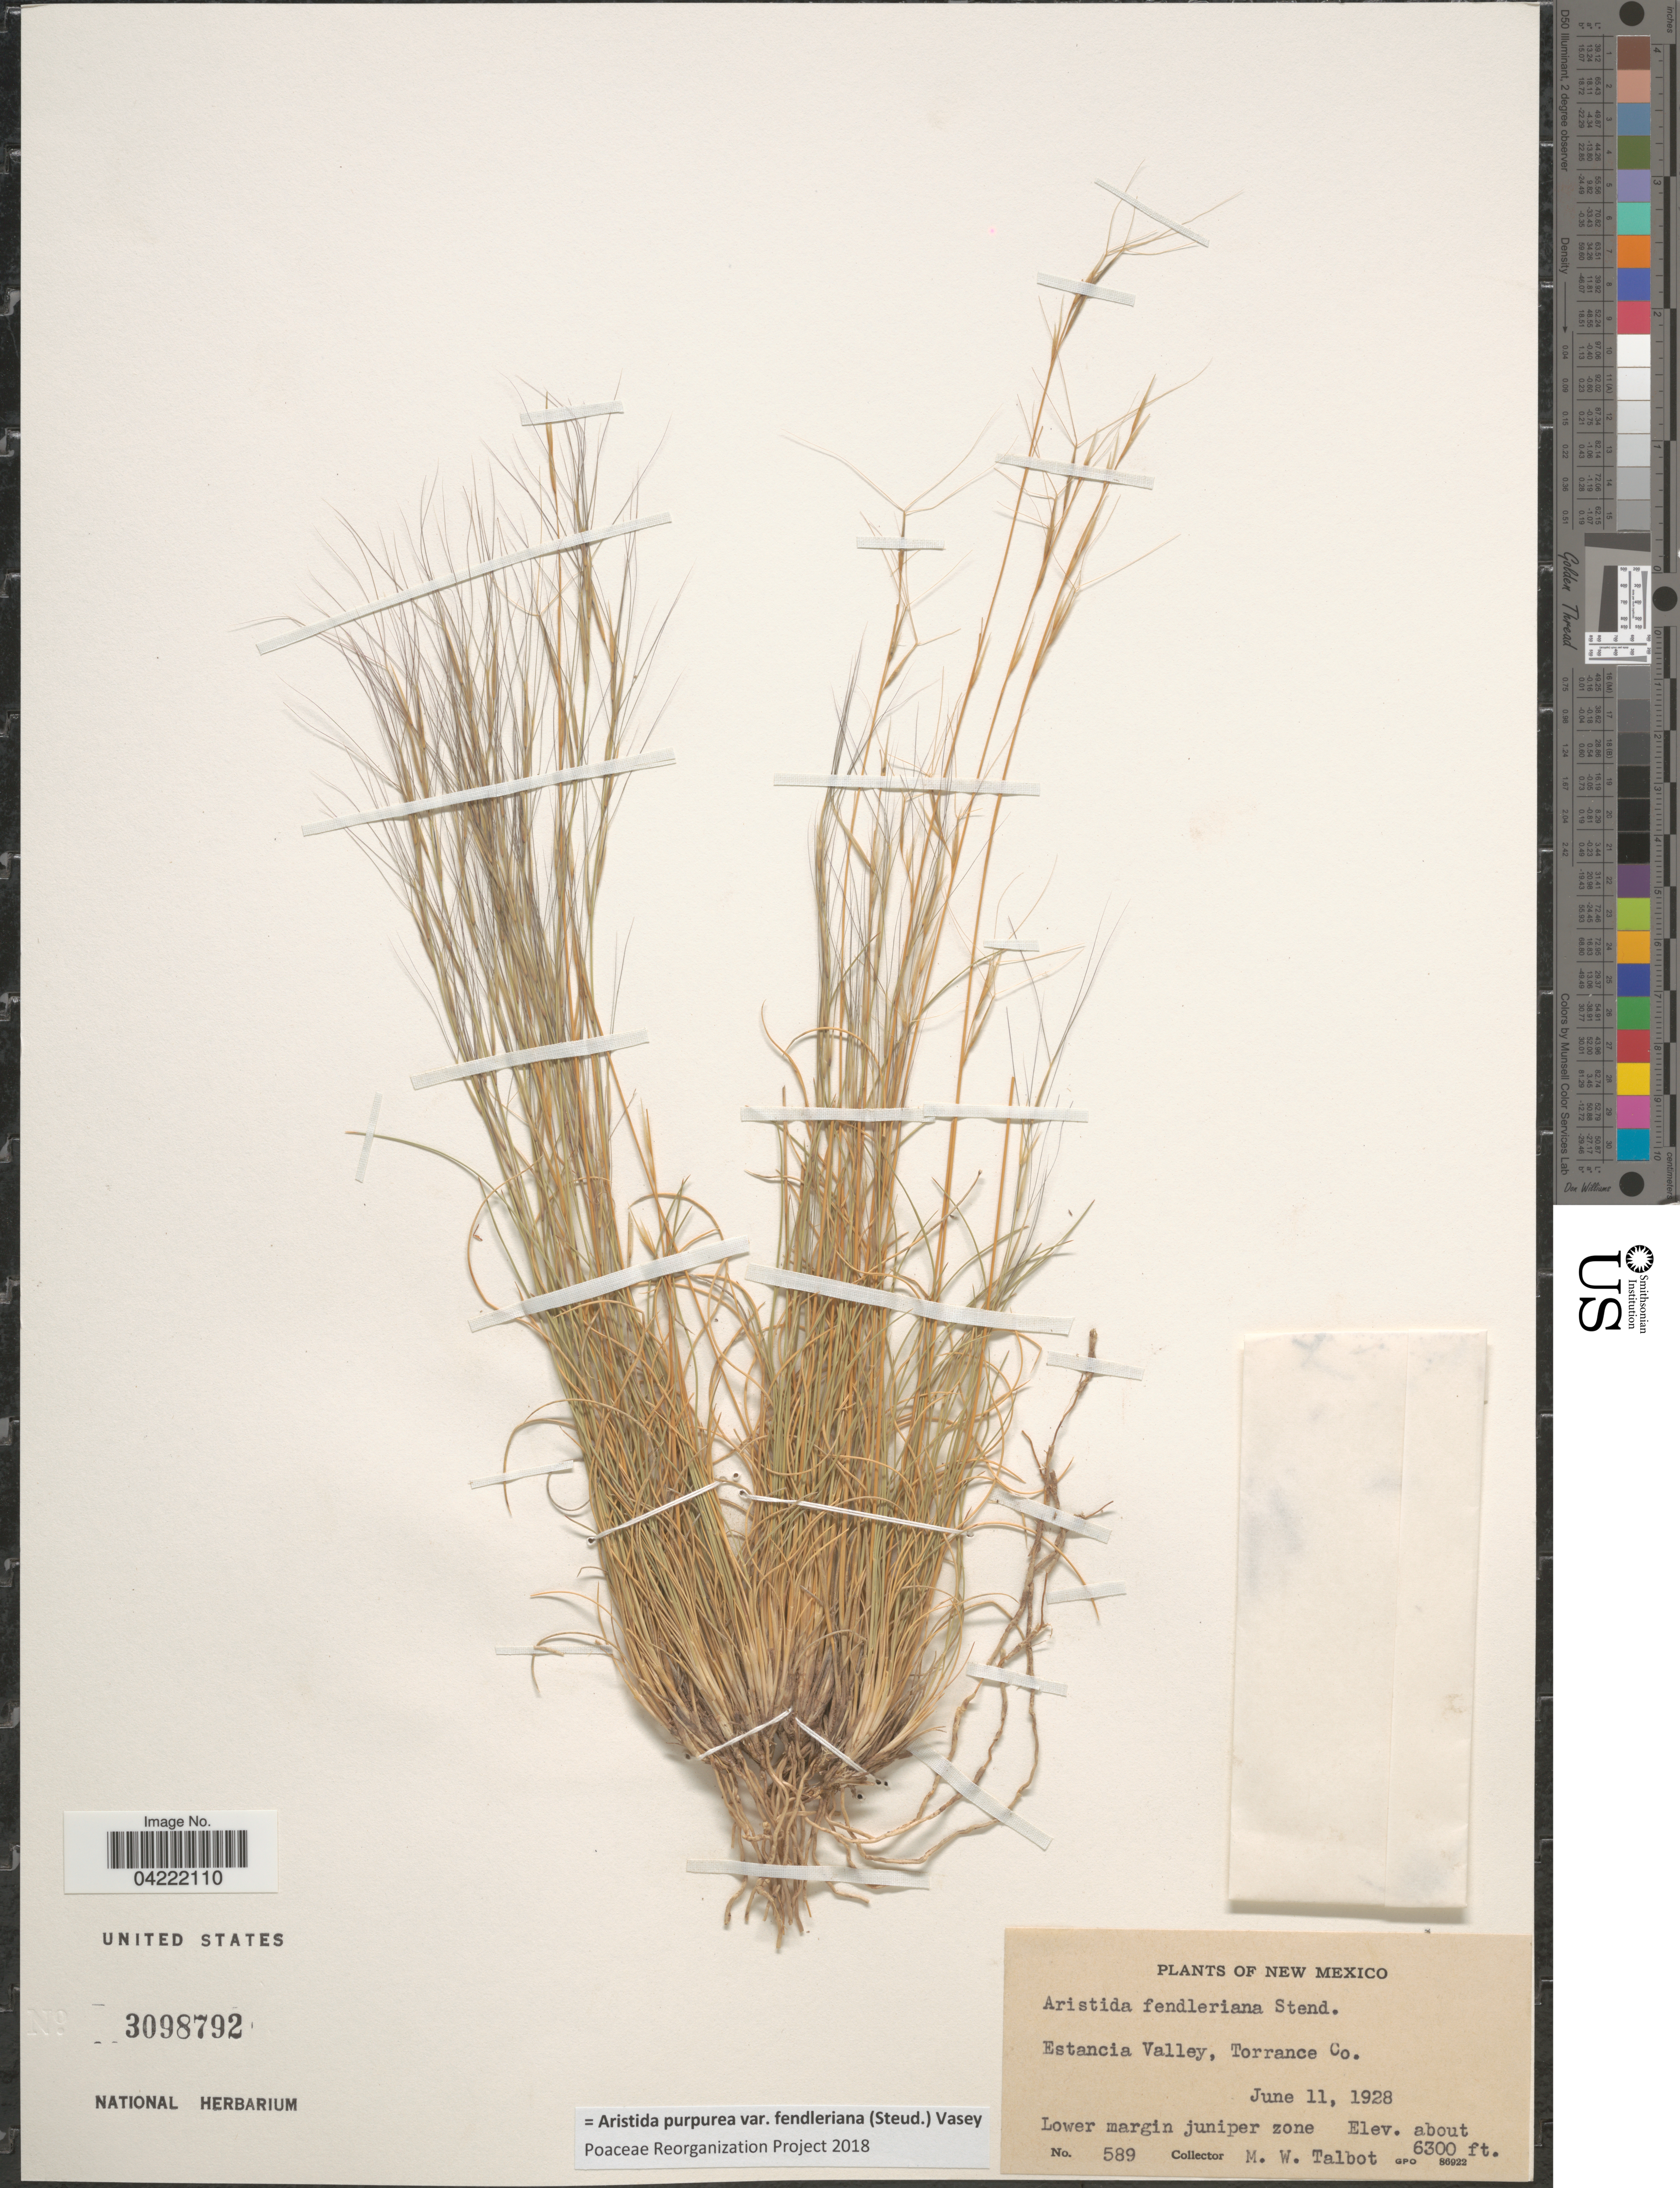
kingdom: Plantae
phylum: Tracheophyta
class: Liliopsida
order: Poales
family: Poaceae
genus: Aristida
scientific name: Aristida purpurea var. fendleriana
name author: (Steud.) Vasey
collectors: M. Talbot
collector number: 589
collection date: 1928-06-11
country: United States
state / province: New Mexico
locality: Estancia Valley, Torrance Co. Lower margin juniper zone.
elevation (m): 1920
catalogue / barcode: US 3098792